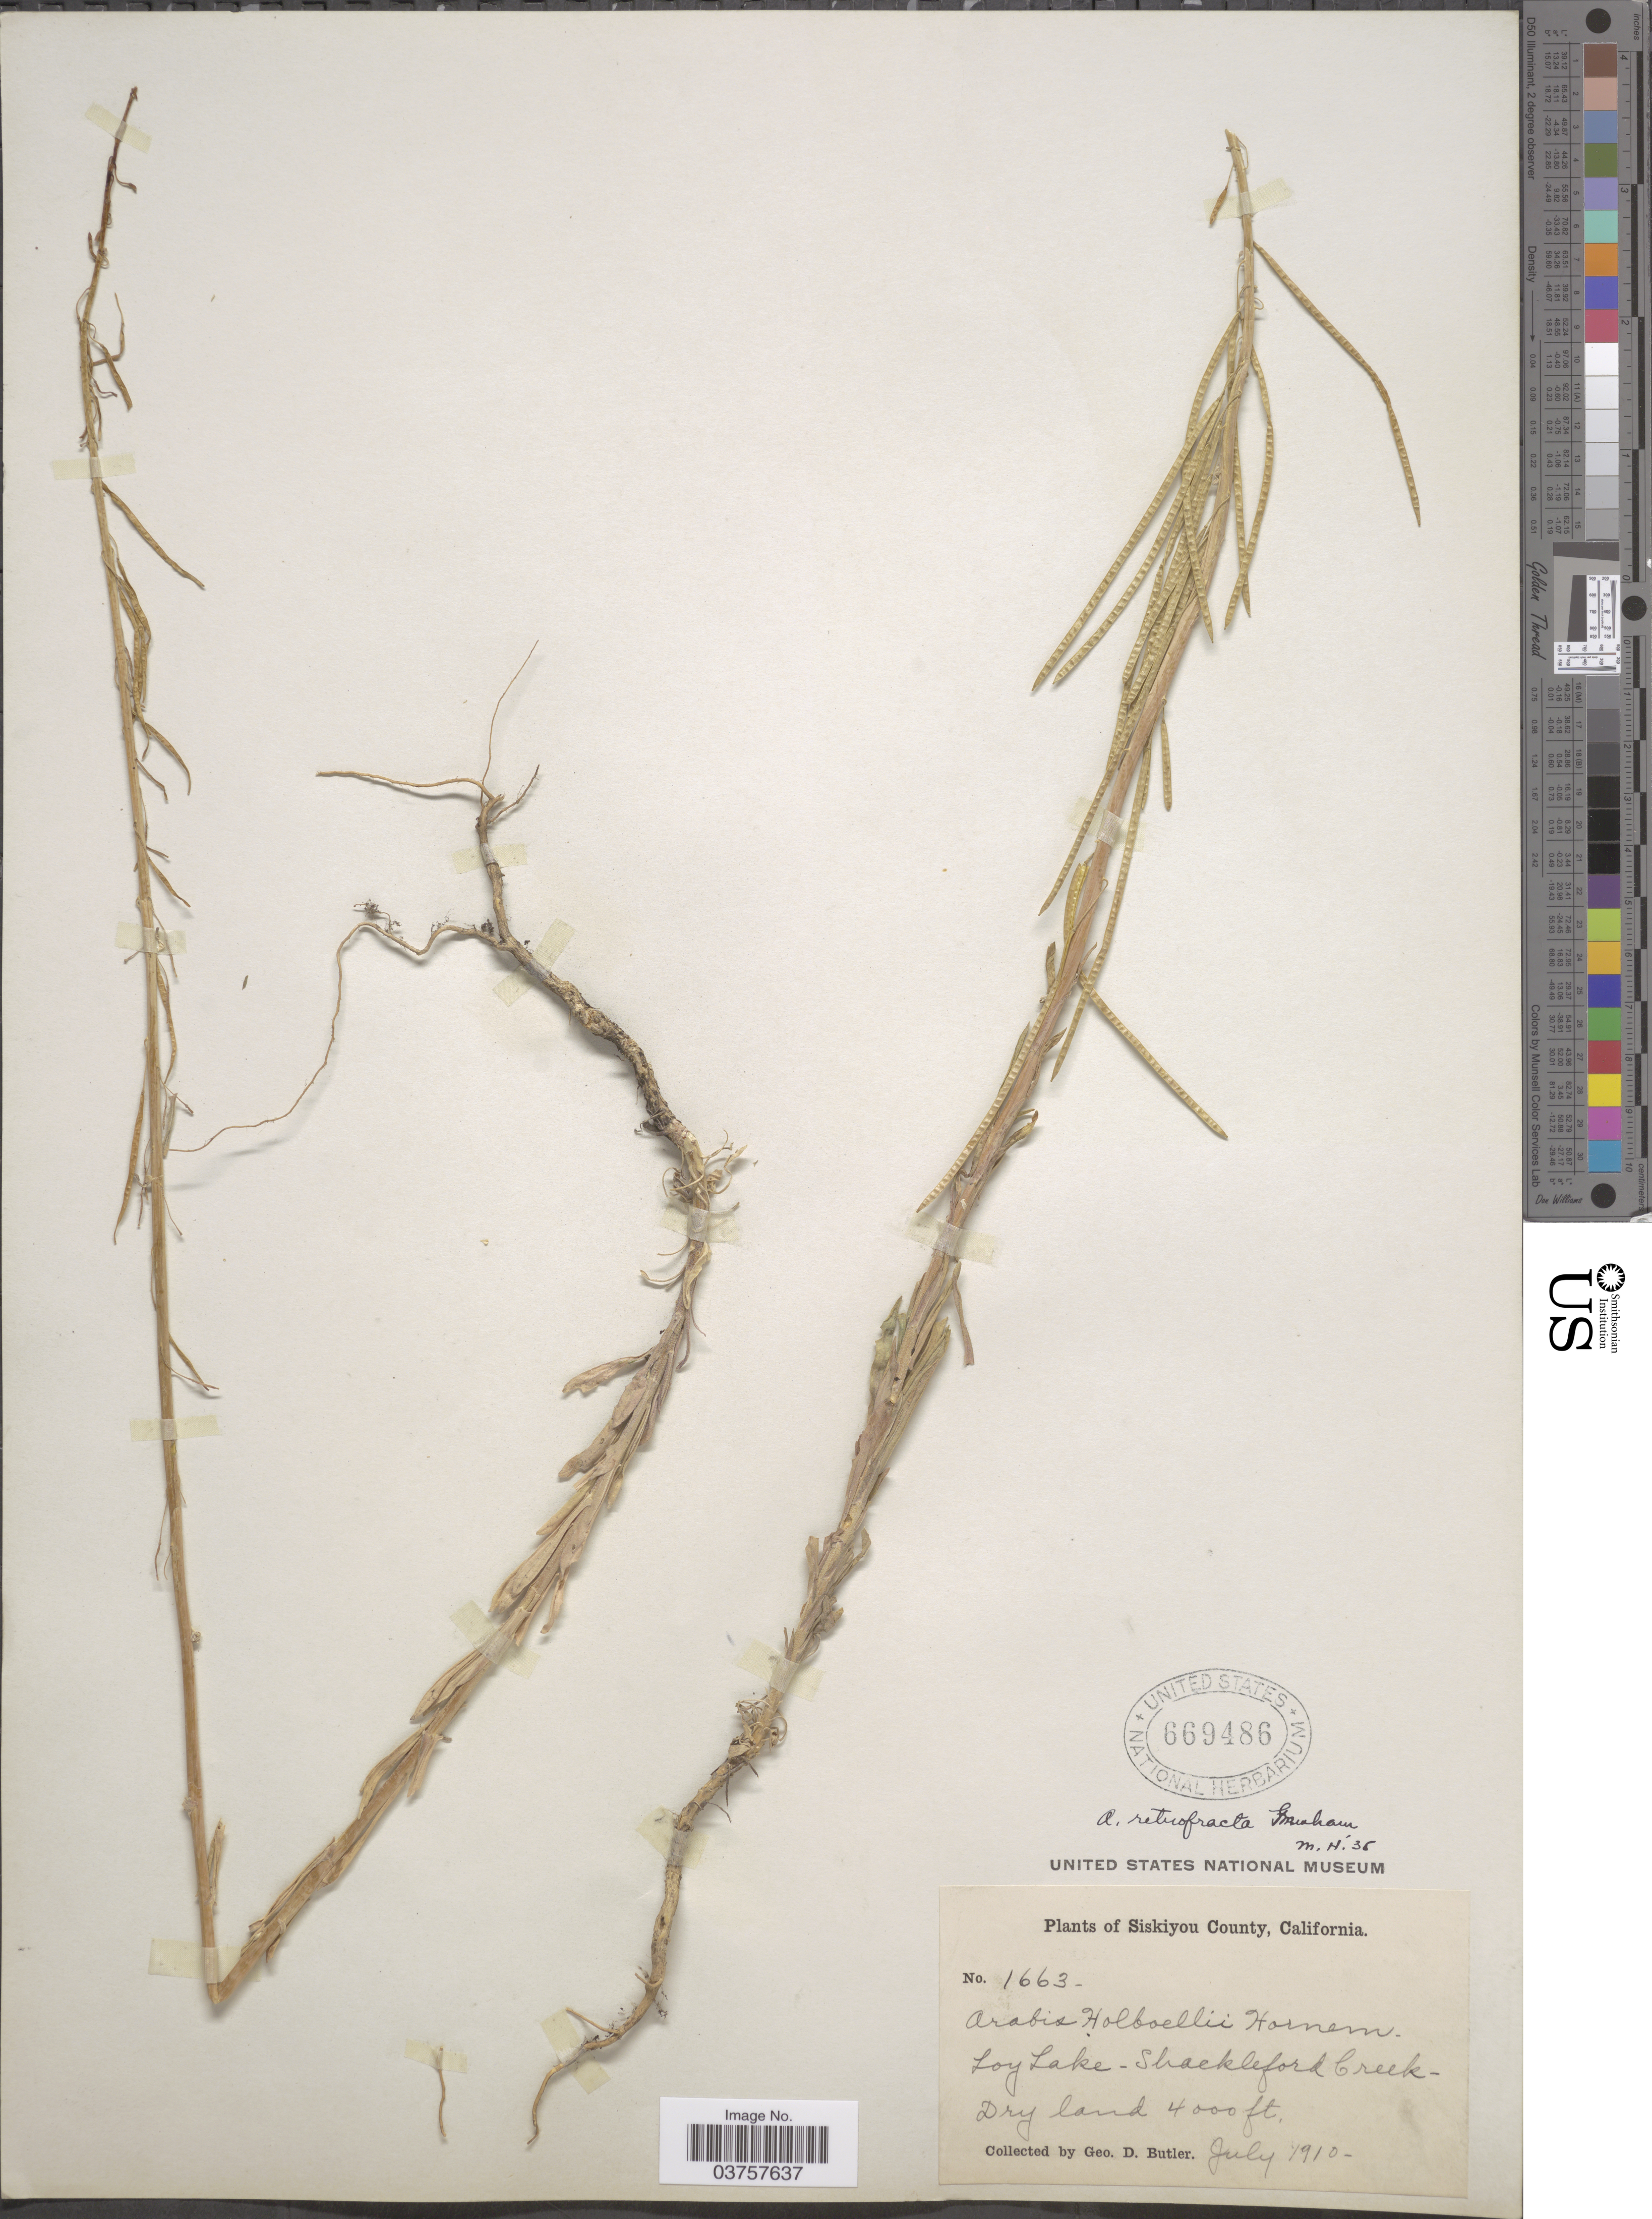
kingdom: Plantae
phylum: Tracheophyta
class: Magnoliopsida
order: Brassicales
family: Brassicaceae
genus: Arabis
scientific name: Arabis holboellii var. retrofracta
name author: Rydb.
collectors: G. D. Butler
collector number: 1663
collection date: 1910-07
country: United States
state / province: California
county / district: Siskiyou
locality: Siskiyou County. Loy Lake-Shackleford Creek.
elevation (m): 1219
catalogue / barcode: US 669486